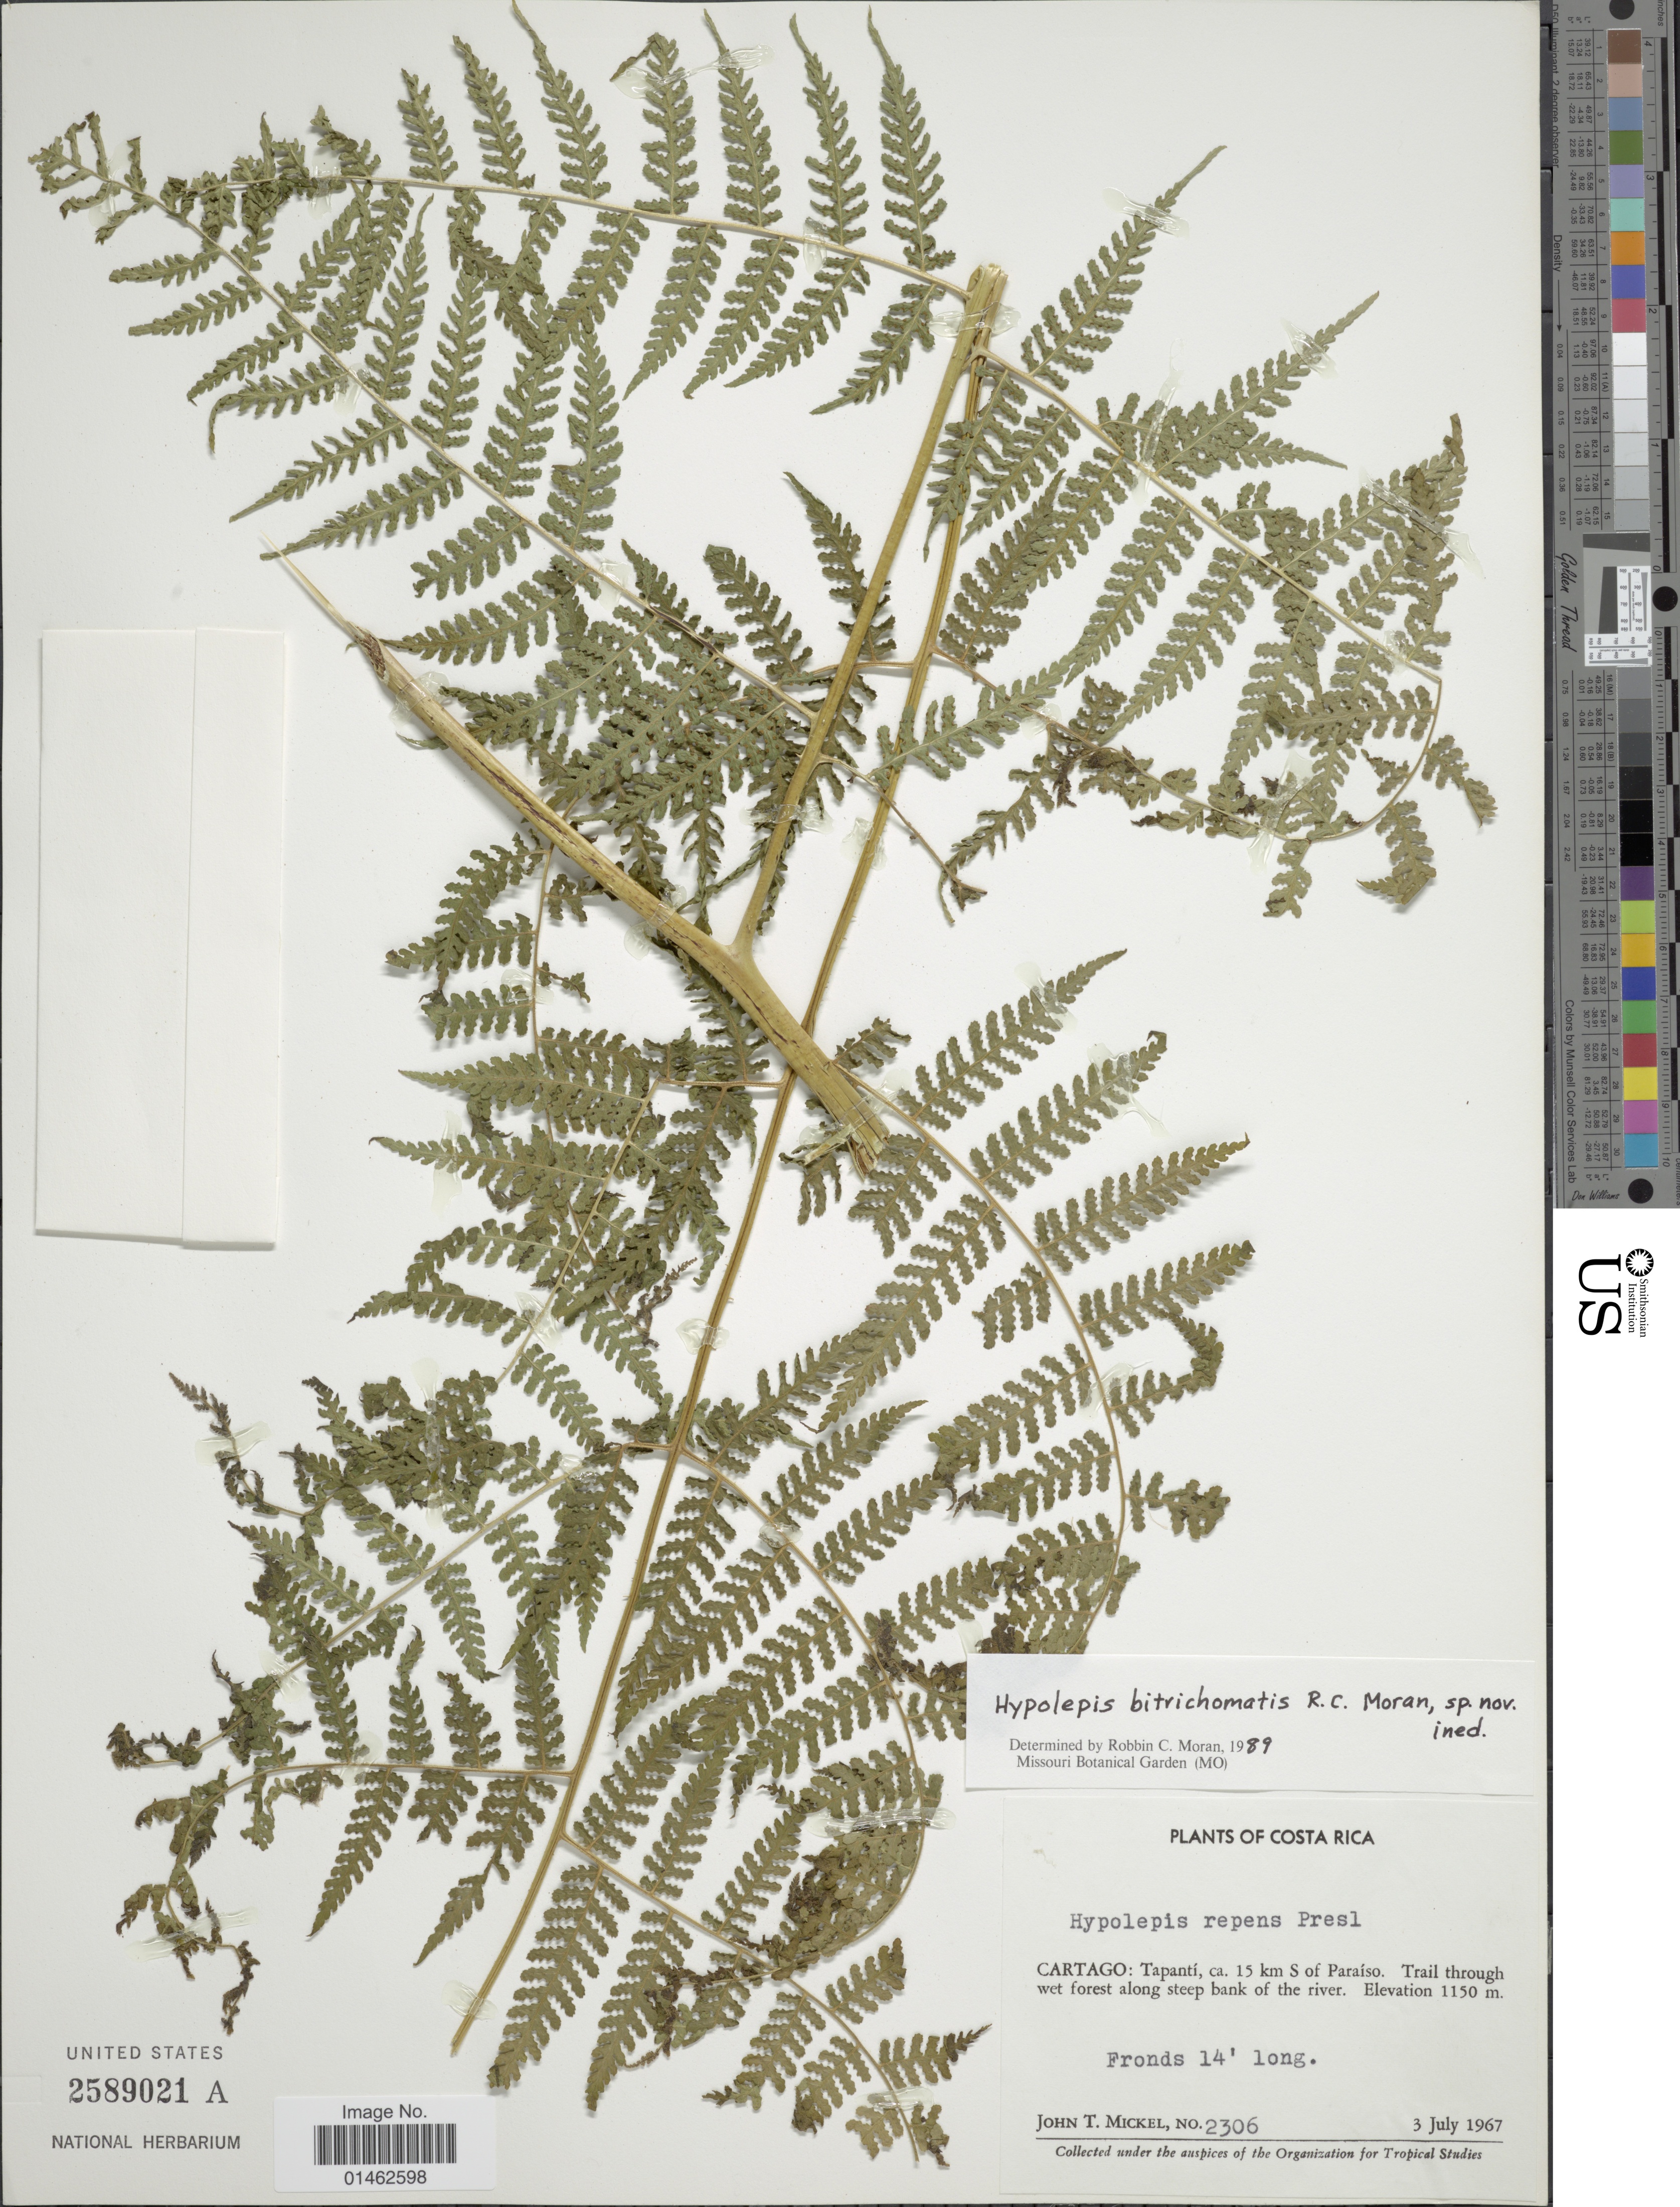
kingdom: Plantae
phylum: Tracheophyta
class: Polypodiopsida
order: Polypodiales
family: Dennstaedtiaceae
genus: Hypolepis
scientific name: Hypolepis ditrichomatis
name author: R.C. Moran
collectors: J. T. Mickel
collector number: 2306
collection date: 1967-07-03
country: Costa Rica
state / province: Cartago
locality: Tapanti, ca 15 km S of Paraiso. Trail through wet forest along steep bank of the river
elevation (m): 1150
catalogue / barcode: US 2589021A